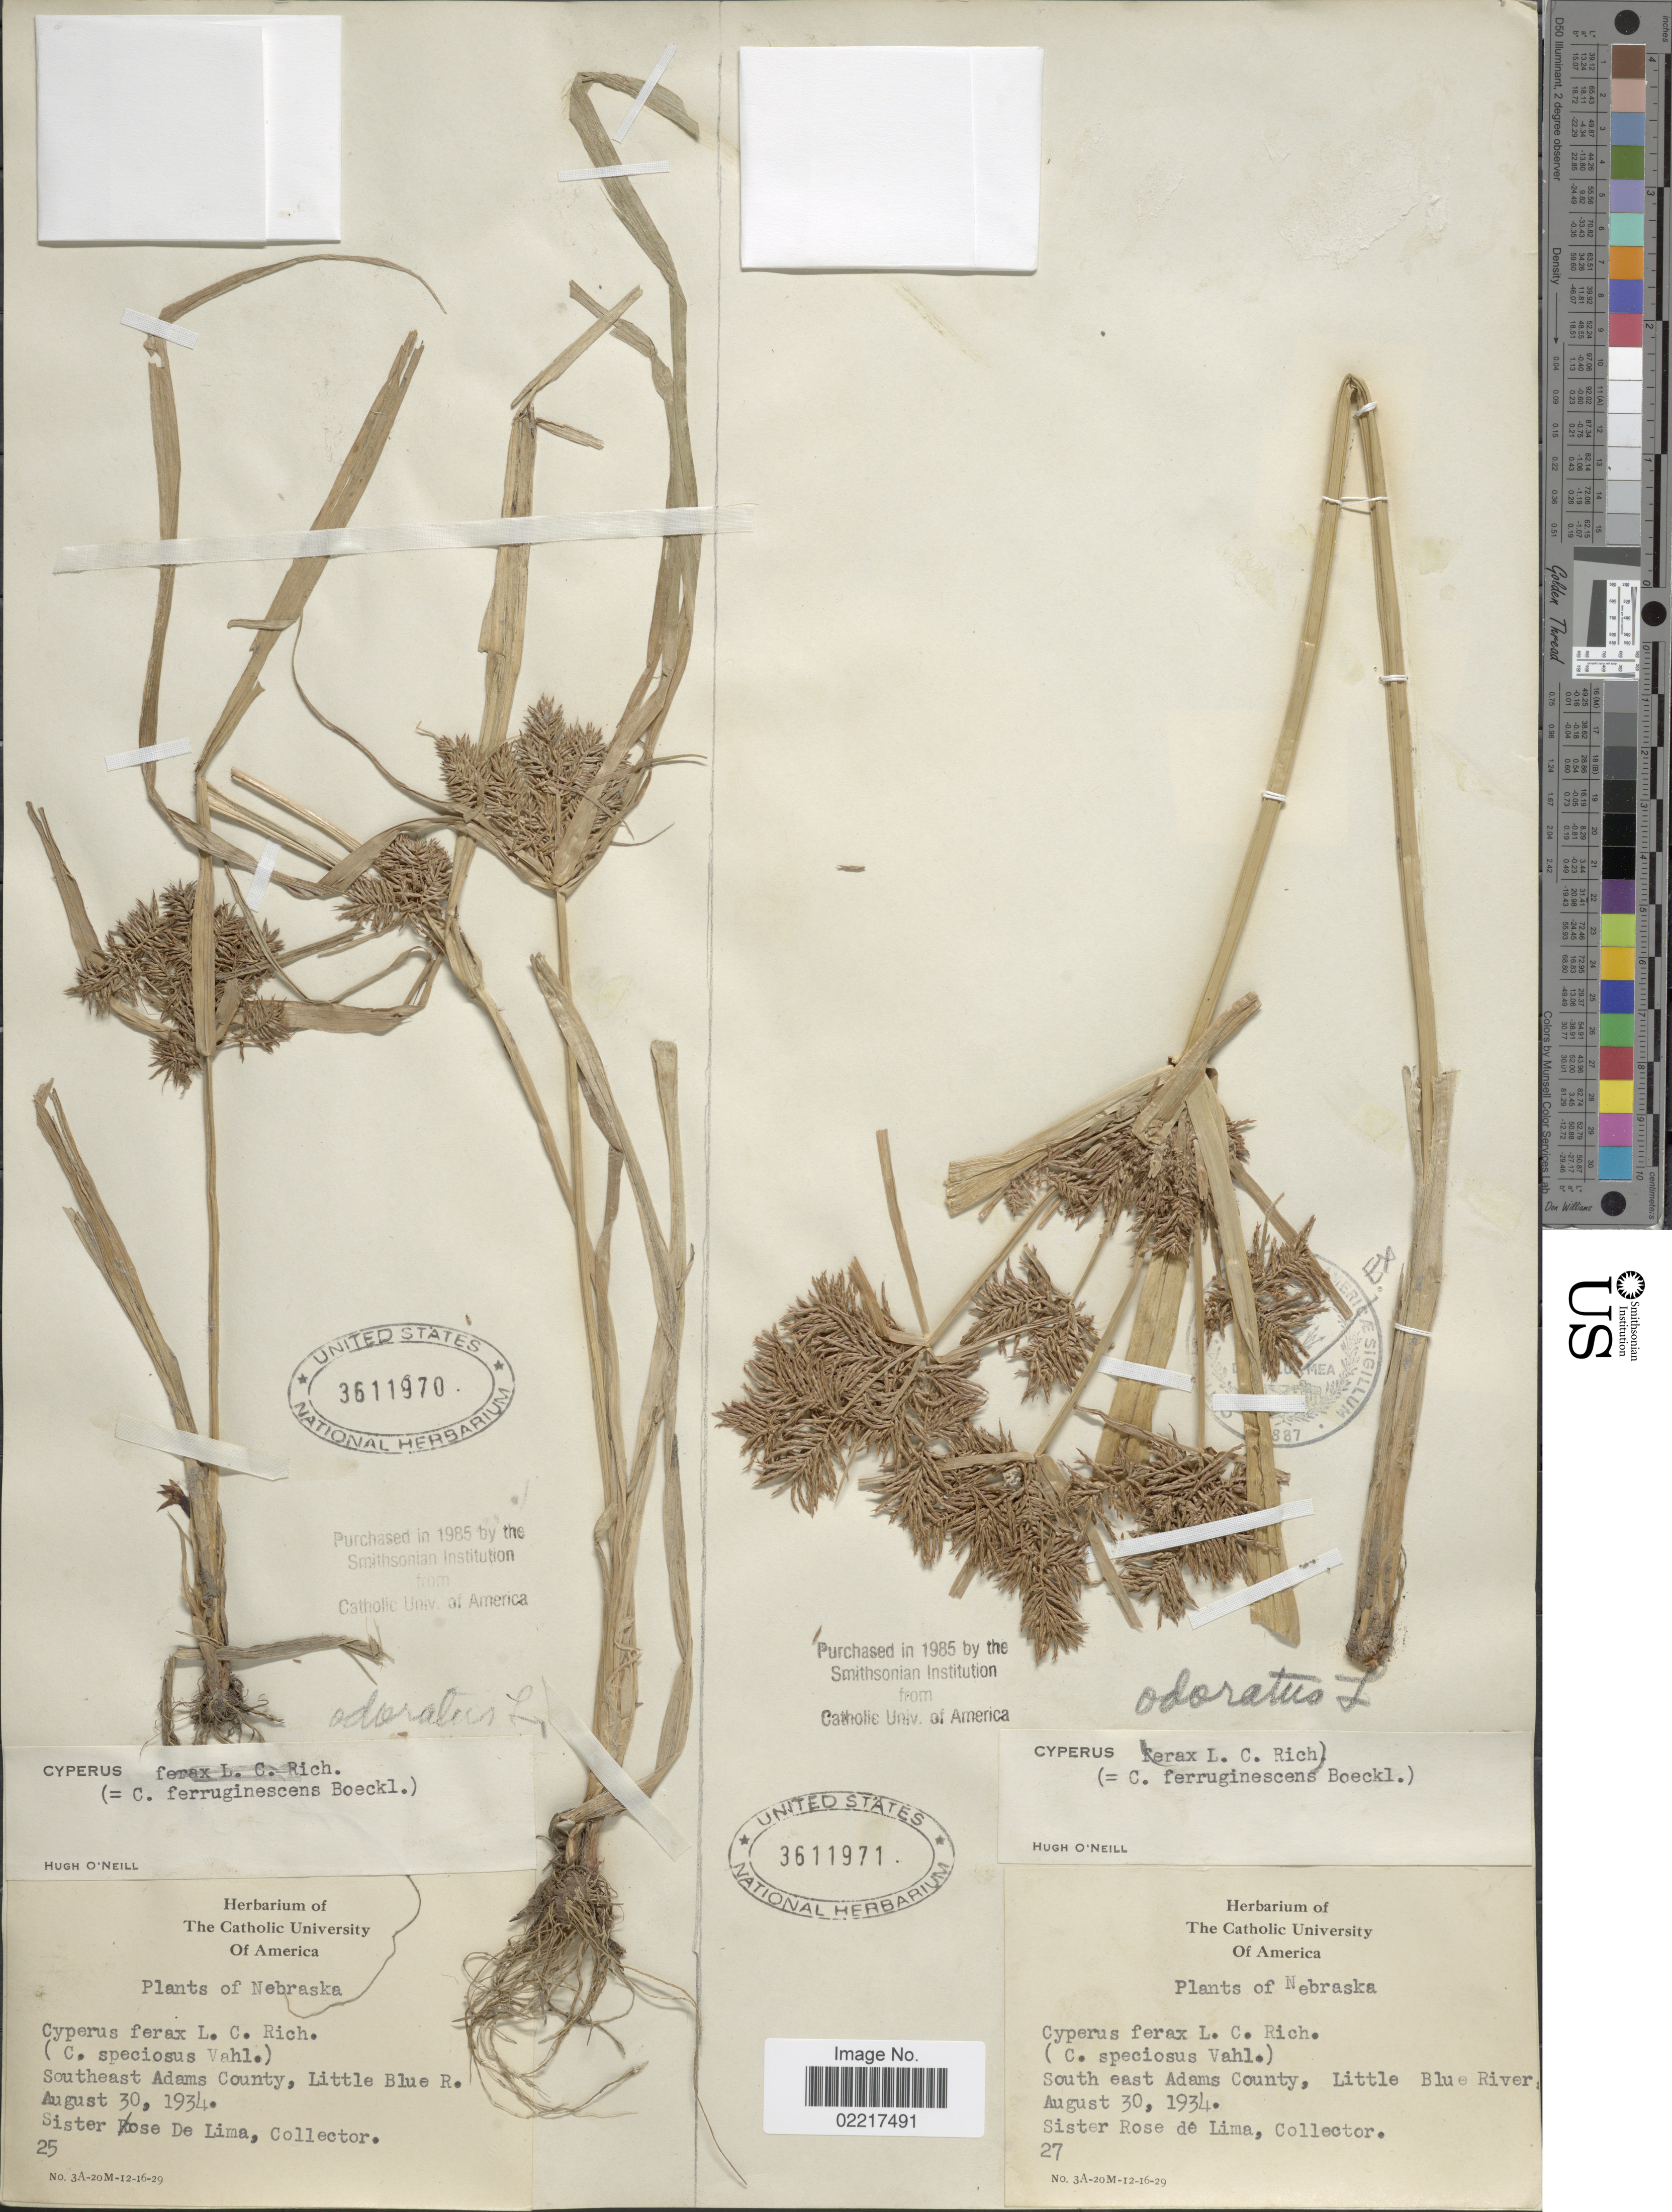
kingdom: Plantae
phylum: Tracheophyta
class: Liliopsida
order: Poales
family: Cyperaceae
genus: Cyperus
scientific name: Cyperus odoratus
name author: L.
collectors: S. Lima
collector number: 25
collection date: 1934-08-30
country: United States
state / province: Nebraska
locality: Southeast Adams County, Little Blue R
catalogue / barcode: US 3611970